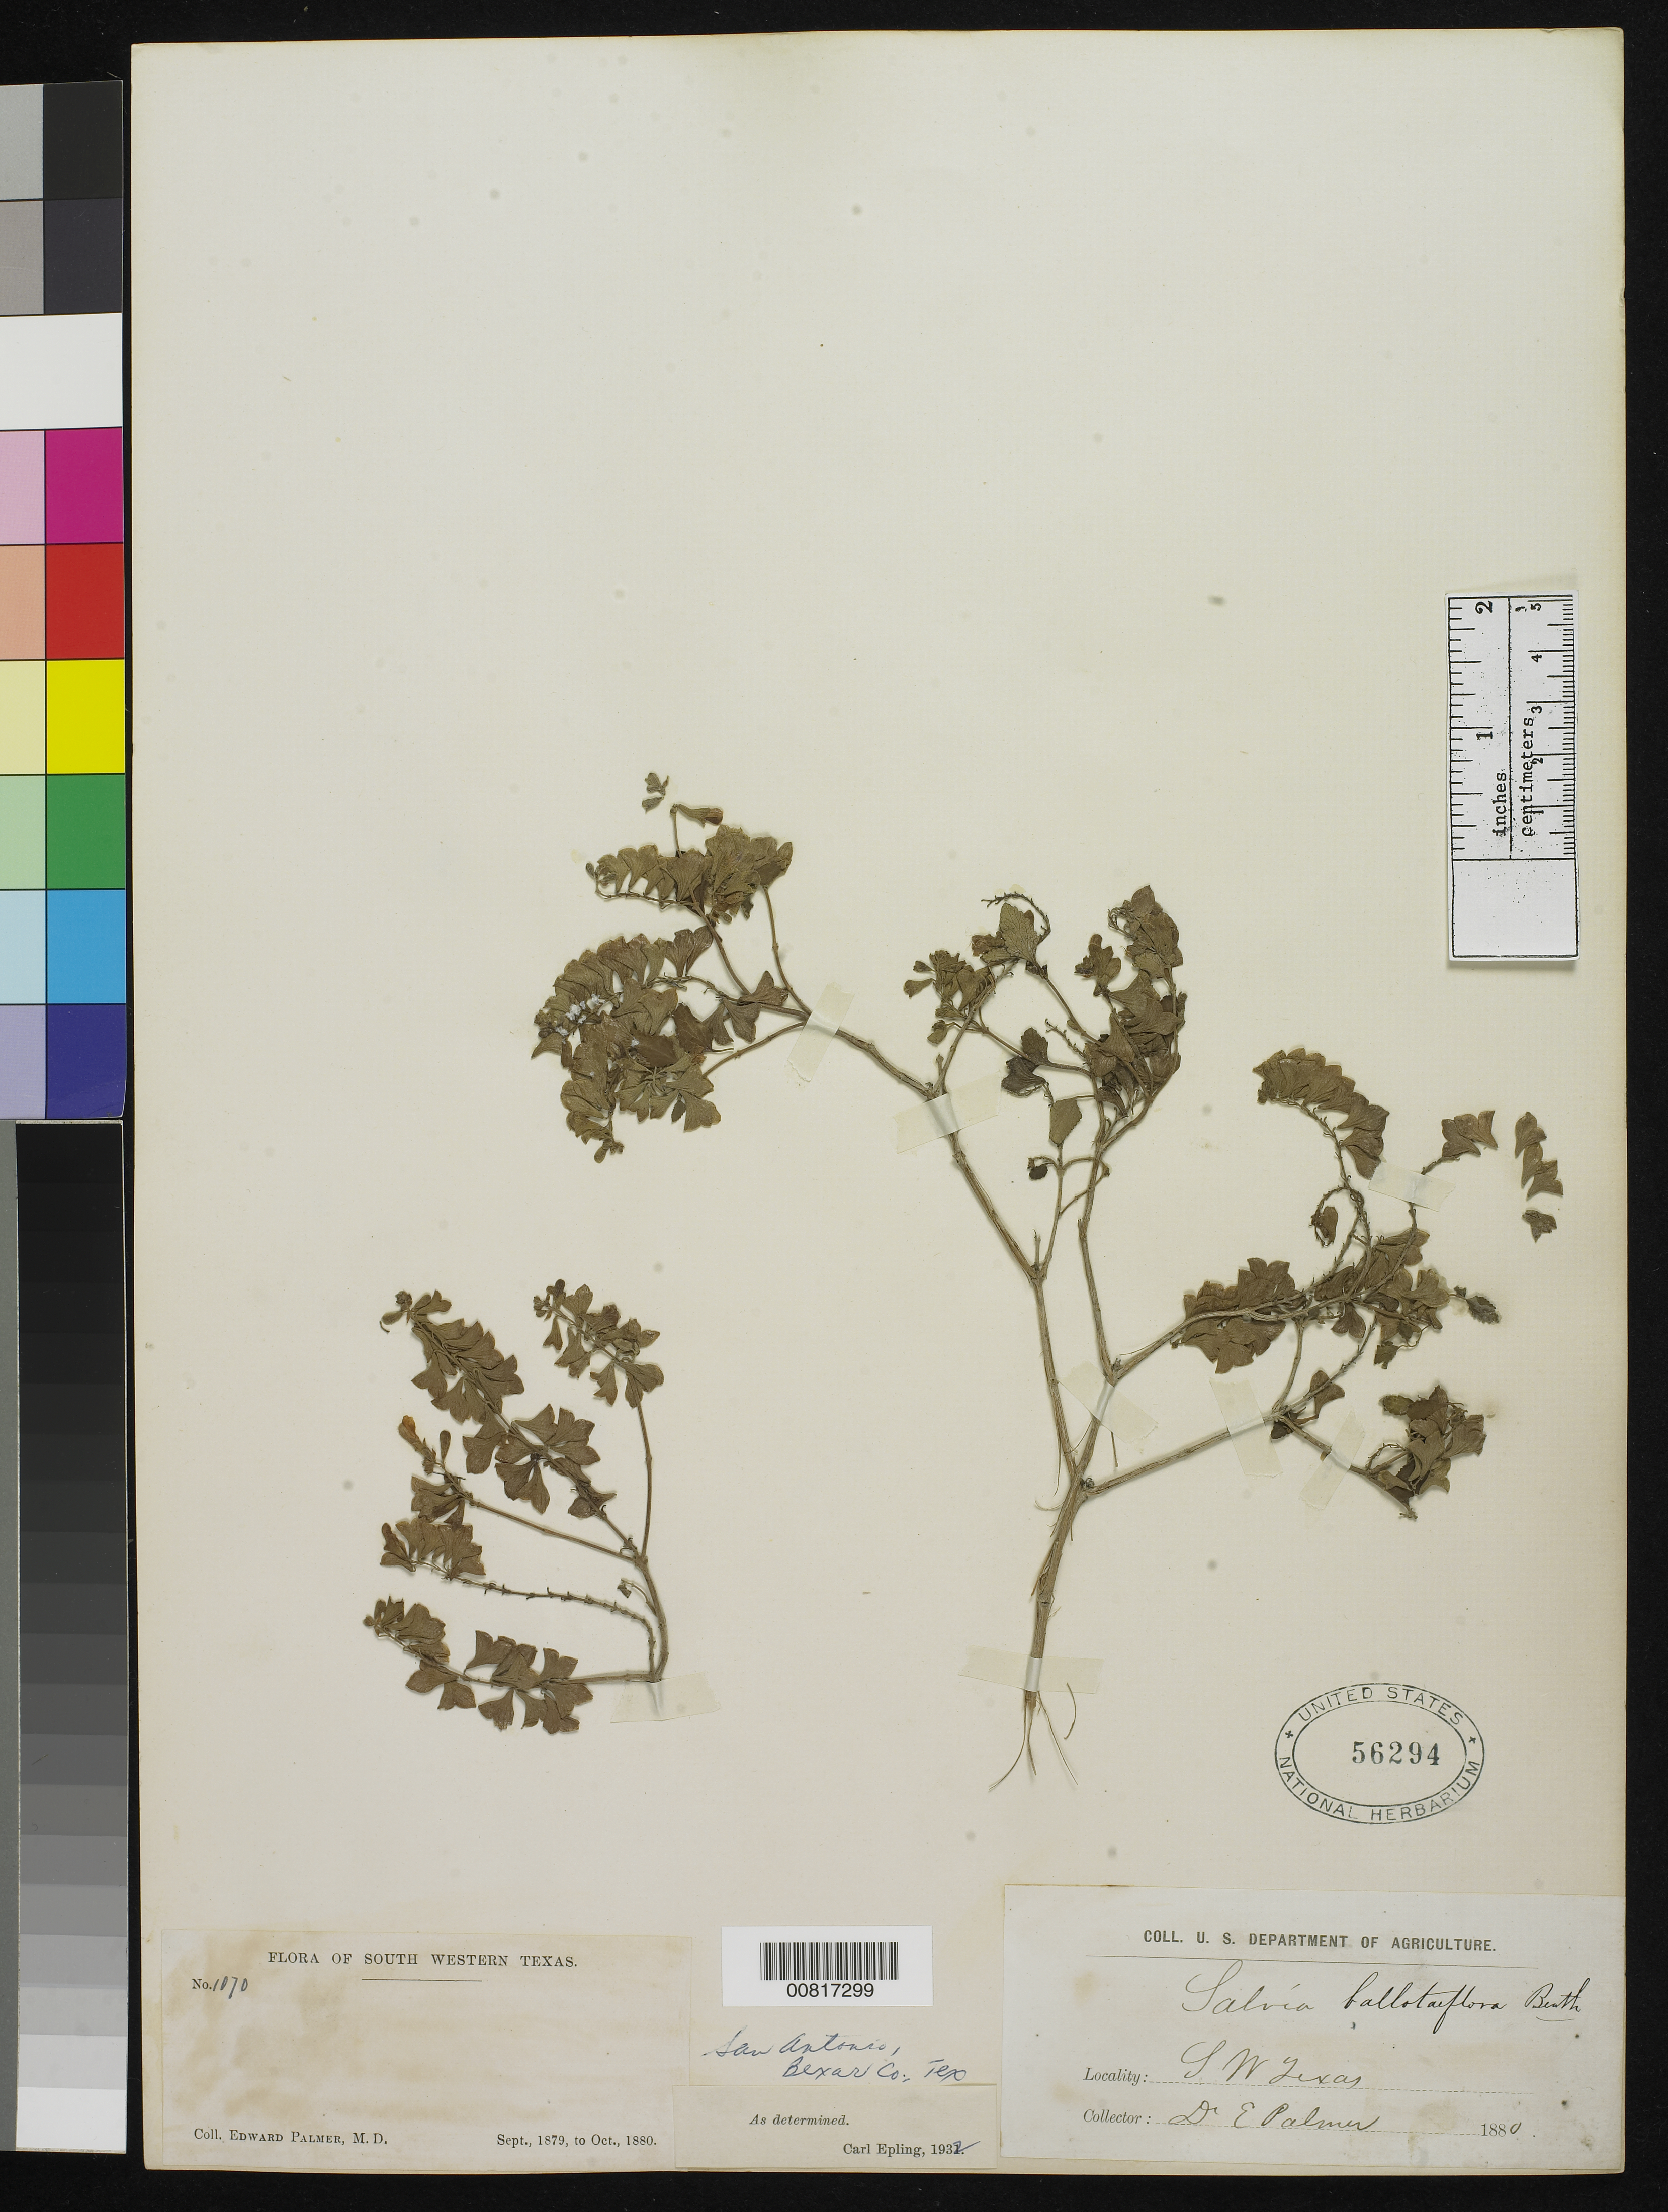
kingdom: Plantae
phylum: Tracheophyta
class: Magnoliopsida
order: Lamiales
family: Lamiaceae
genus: Salvia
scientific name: Salvia ballotiflora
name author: Benth.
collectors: E. Palmer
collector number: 1070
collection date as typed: Sep 1879 to -- Oct 1880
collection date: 1879-09/1880-10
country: United States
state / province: Texas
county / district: Bexar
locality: San Antonio, Bexar County, Texas.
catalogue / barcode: US 56294